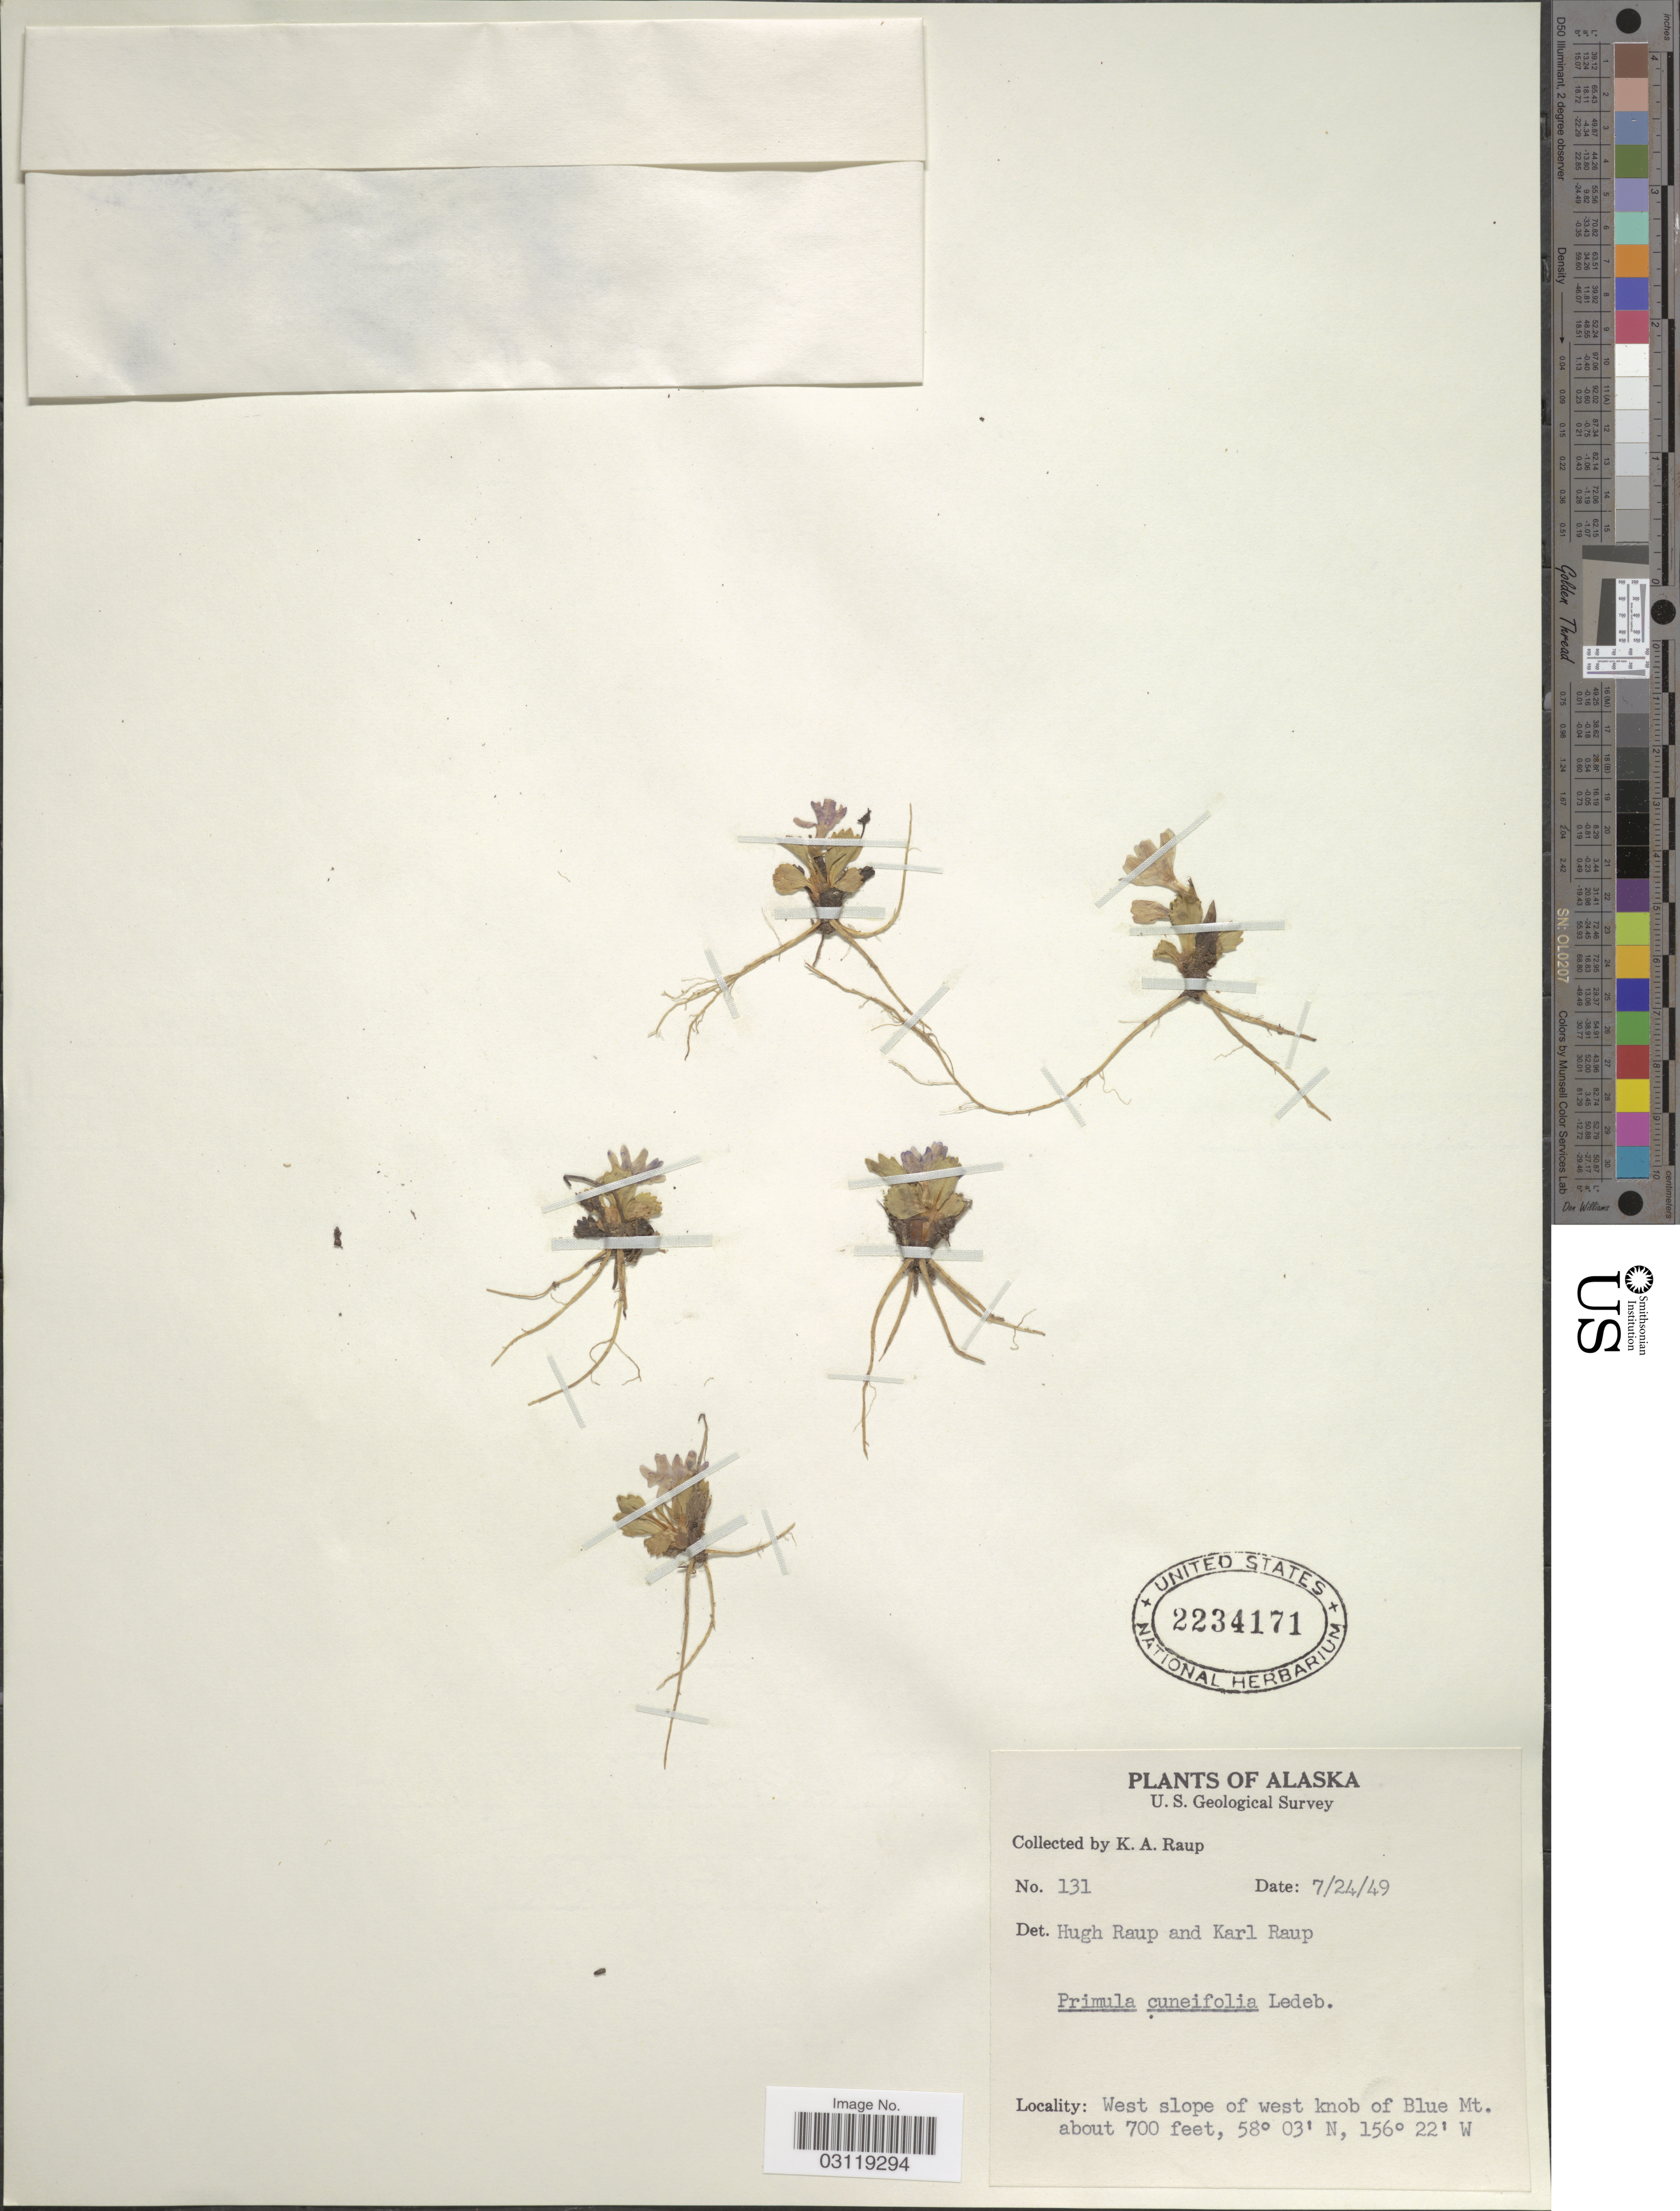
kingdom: Plantae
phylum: Tracheophyta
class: Magnoliopsida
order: Ericales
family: Primulaceae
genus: Primula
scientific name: Primula cuneifolia subsp. cuneifolia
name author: Ledeb.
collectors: K. Raup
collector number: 131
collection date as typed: Transcribed d/m/y: 24/7/49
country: United States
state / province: Alaska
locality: West slope of west knob of Blue Mt.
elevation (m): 213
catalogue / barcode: US 2234171